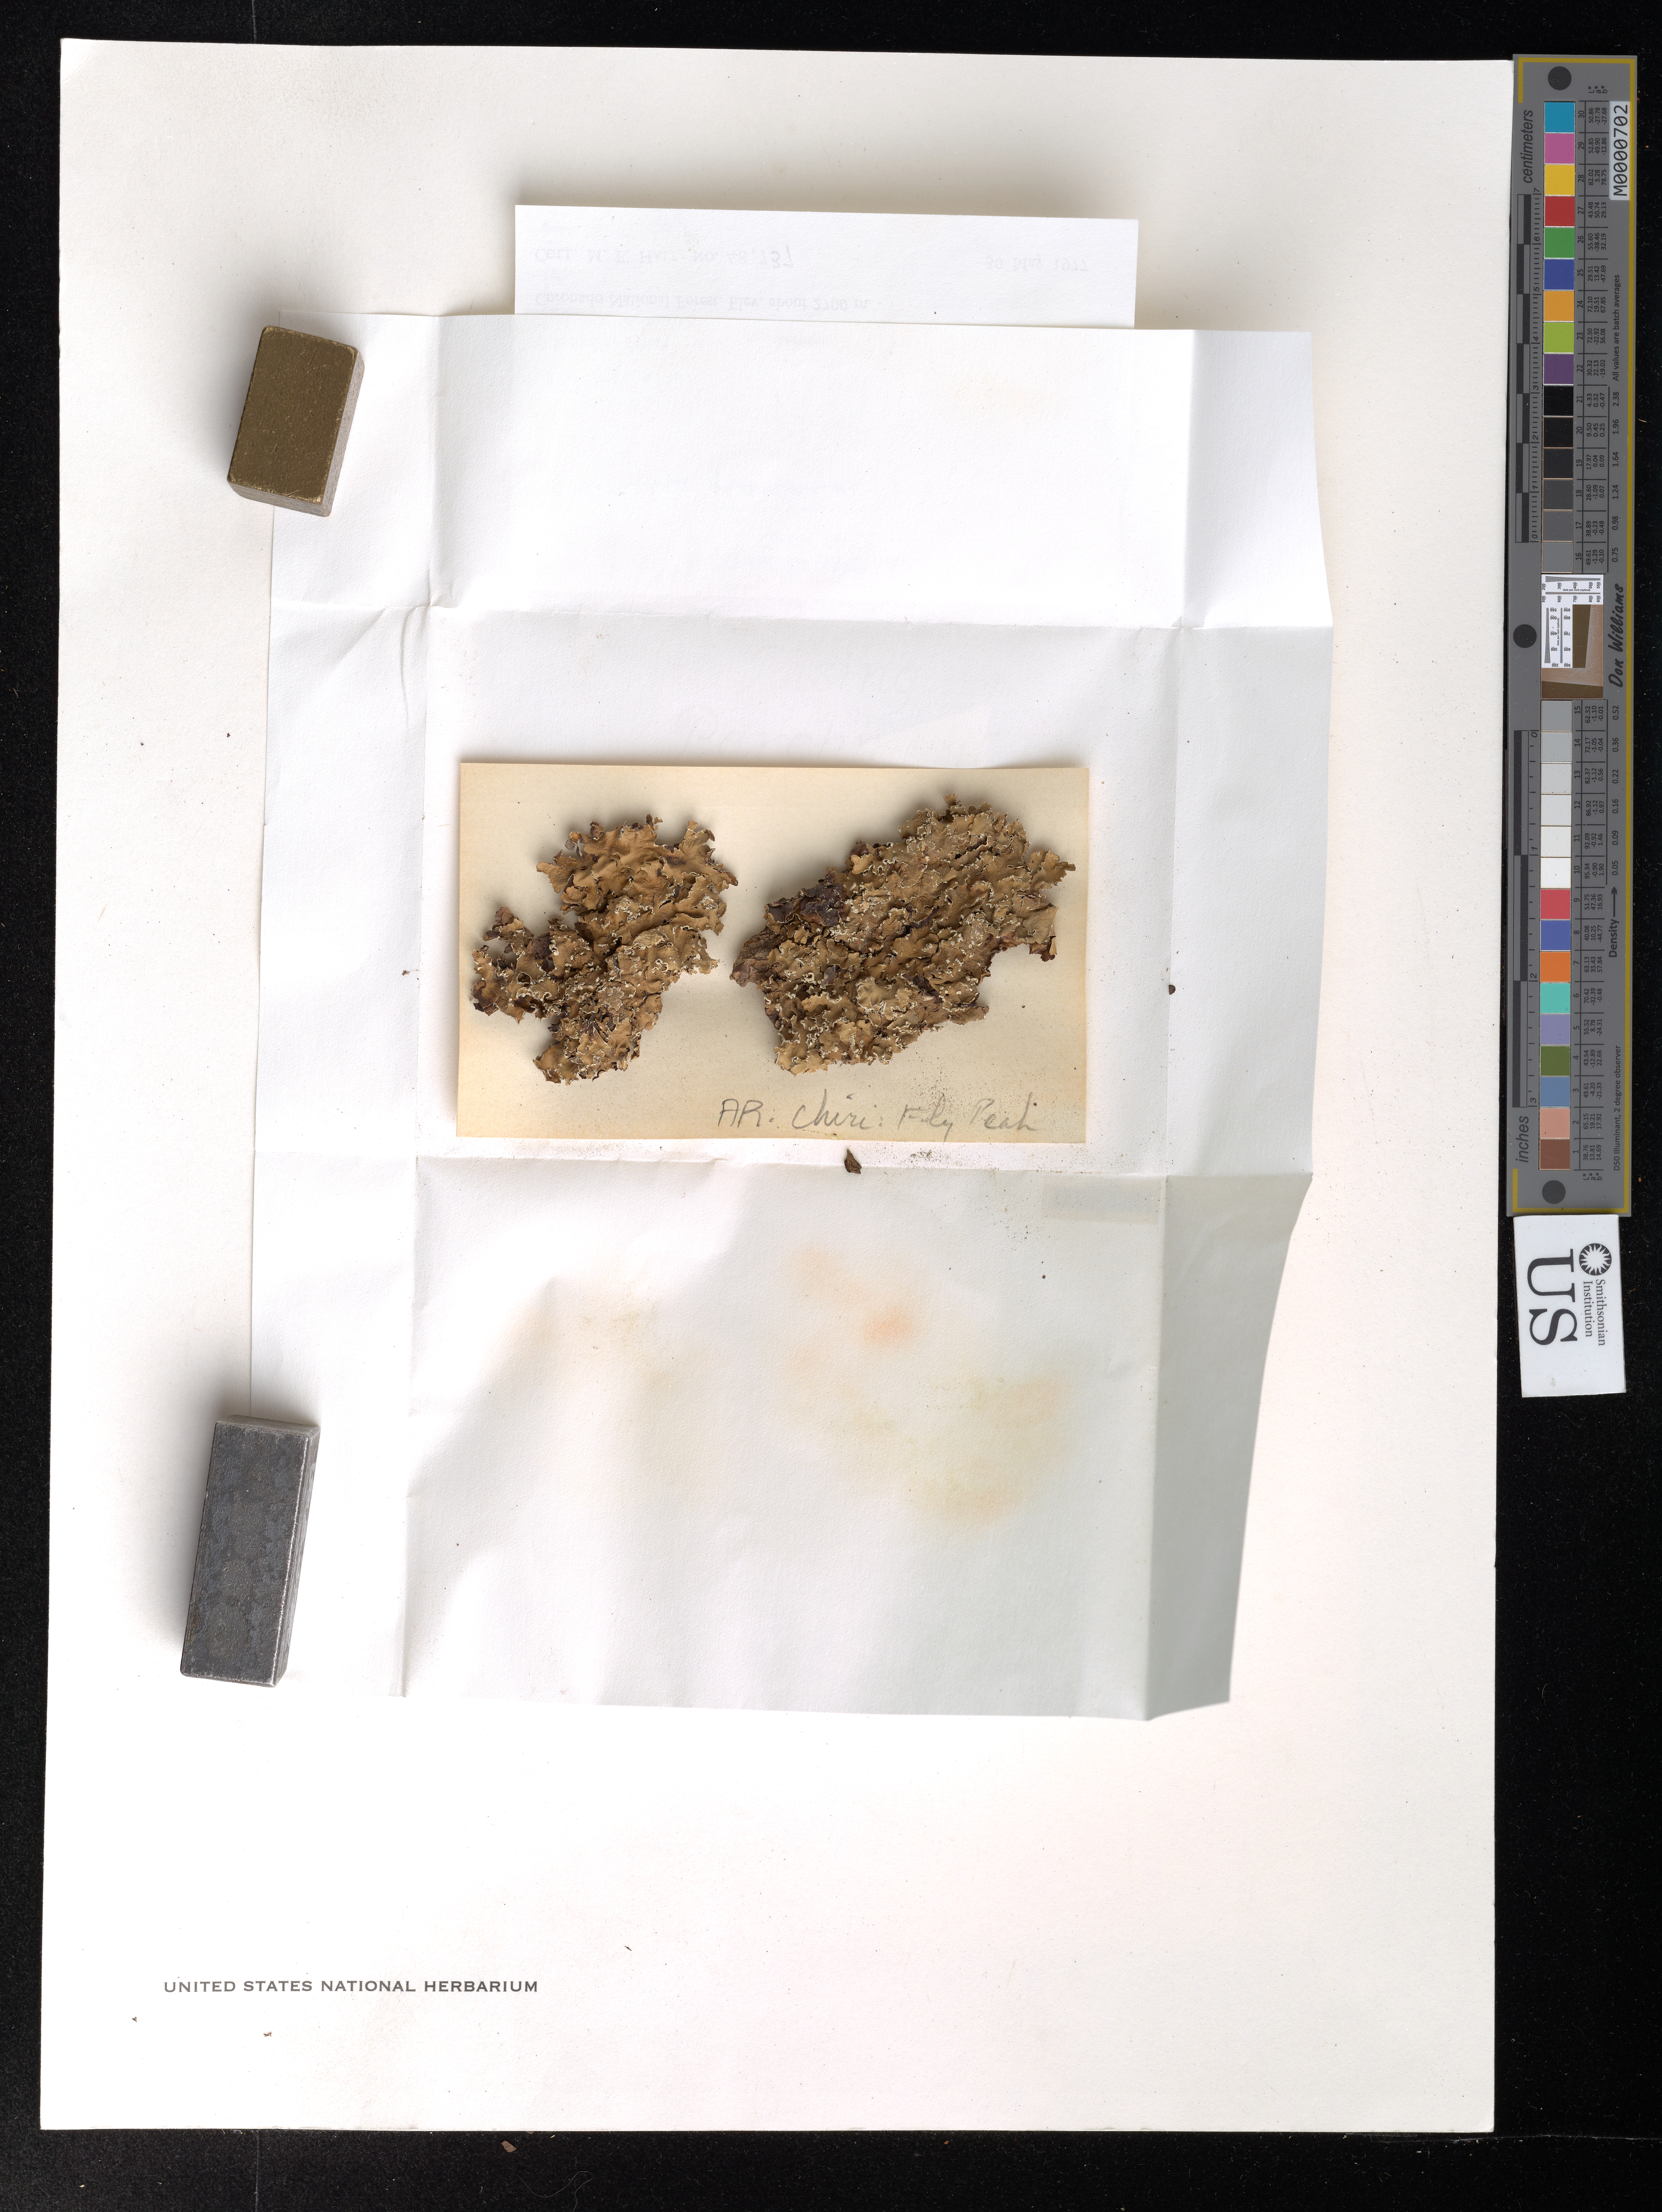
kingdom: Fungi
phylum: Ascomycota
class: Lecanoromycetes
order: Lecanorales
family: Parmeliaceae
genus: Flavopunctelia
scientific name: Flavopunctelia flaventior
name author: (Stirt.) Hale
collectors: M. Hale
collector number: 48737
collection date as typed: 30 May 1977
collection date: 1977-05-30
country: United States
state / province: Arizona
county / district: Cochise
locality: Chiricahua mountains, coronado national forest, fly peak area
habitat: Oak-conifer forest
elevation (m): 2700